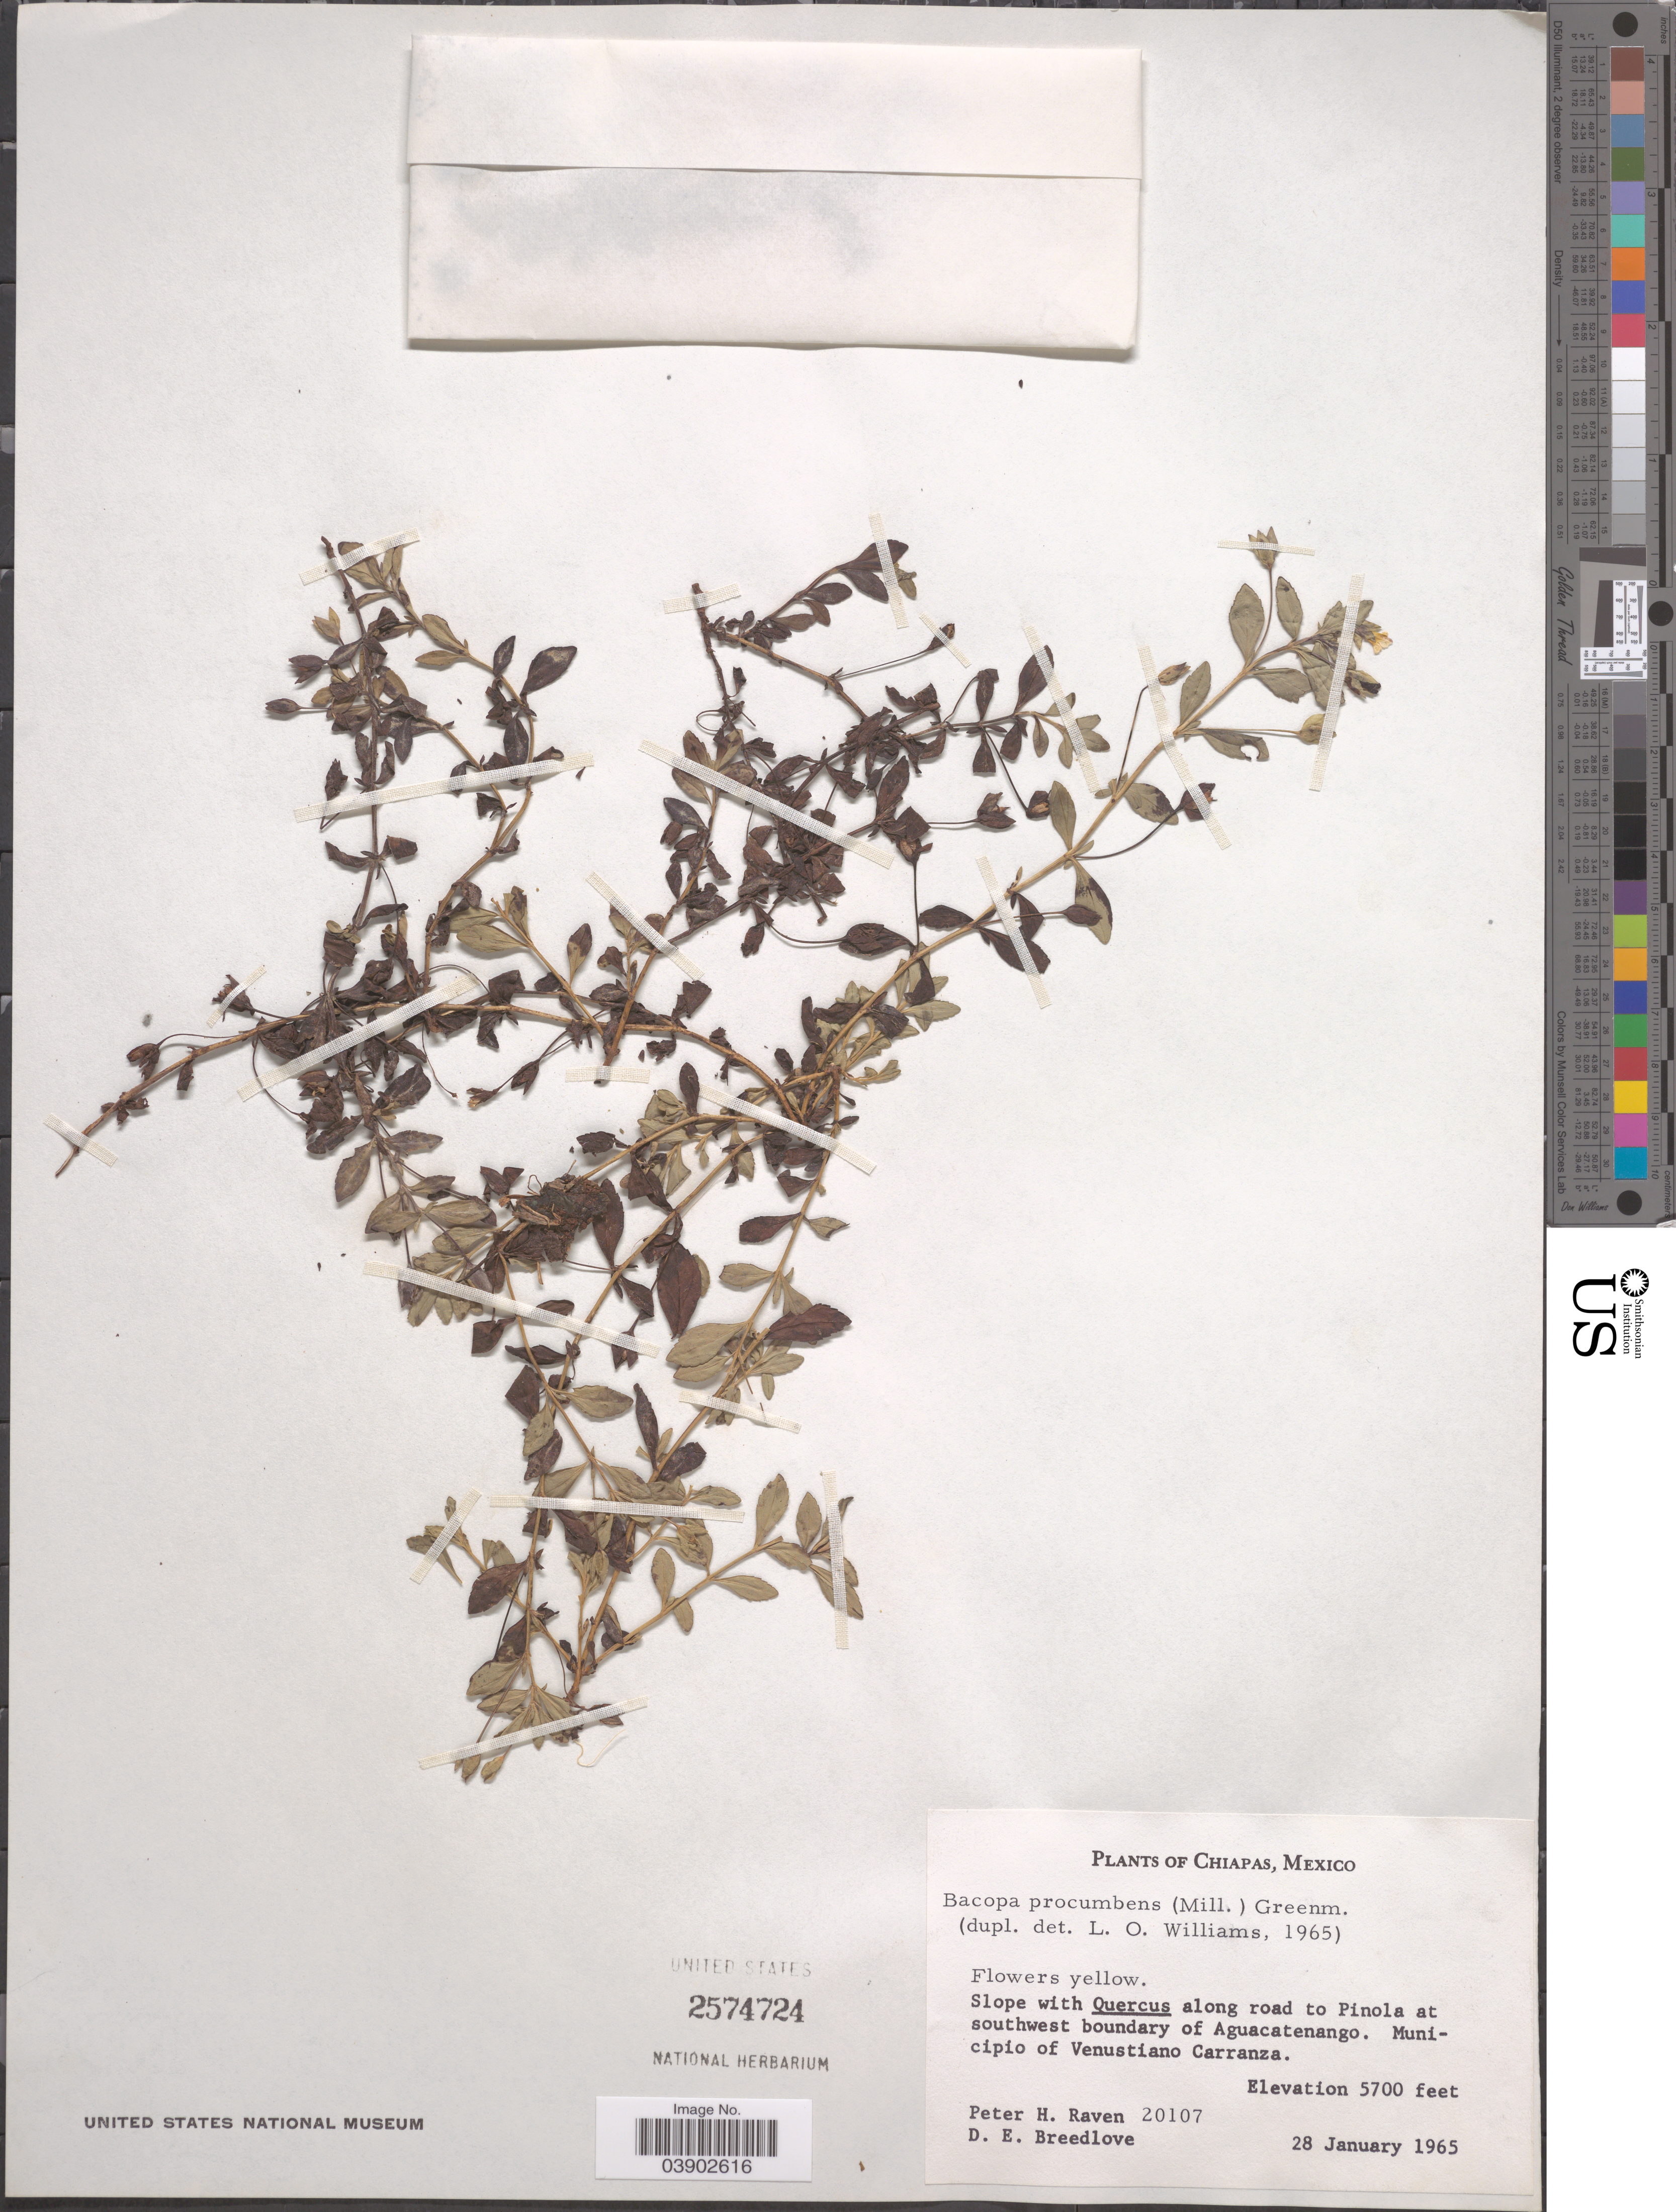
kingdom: Plantae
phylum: Tracheophyta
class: Magnoliopsida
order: Lamiales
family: Plantaginaceae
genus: Mecardonia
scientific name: Mecardonia procumbens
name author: (Mill.) Small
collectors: P. Raven & D. E. Breedlove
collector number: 20107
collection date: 1965-01-28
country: Mexico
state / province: Chiapas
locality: Along road to Pinola at southwest boundary of Aguacatenango. Municipio of Venustiano Carranza.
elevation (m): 1737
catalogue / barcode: US 257424